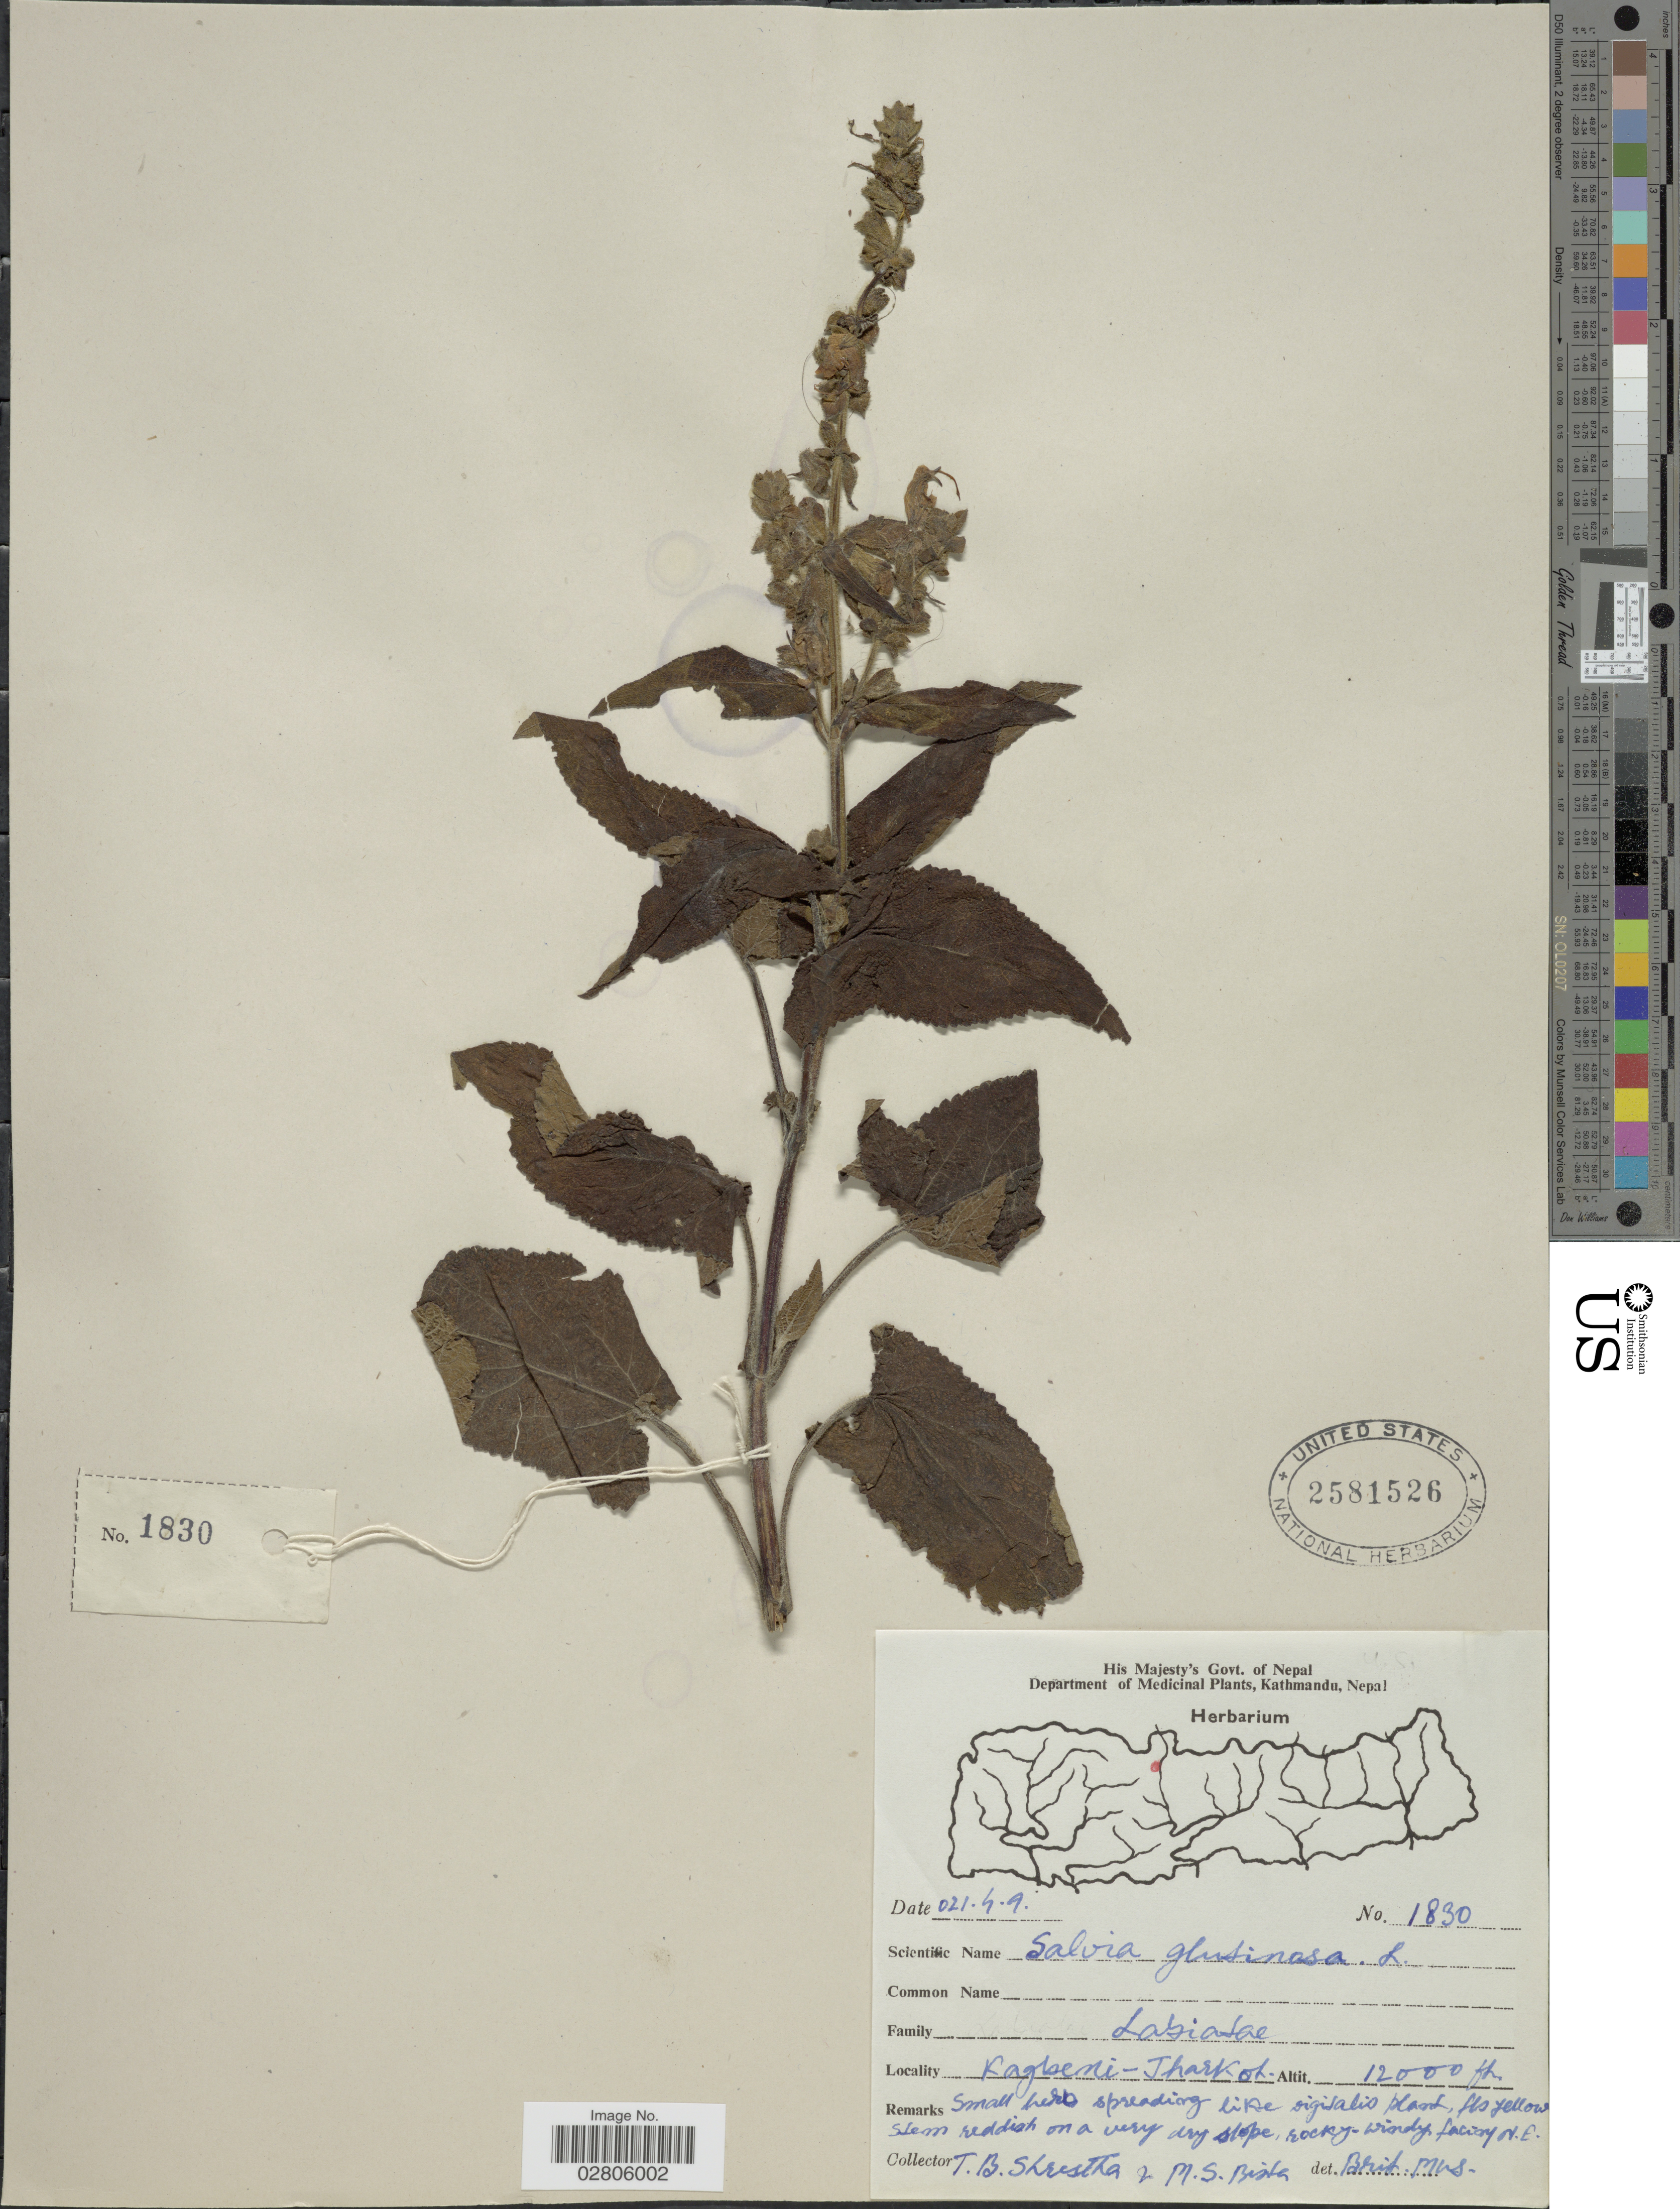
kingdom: Plantae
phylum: Tracheophyta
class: Magnoliopsida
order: Lamiales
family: Lamiaceae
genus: Salvia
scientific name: Salvia glutinosa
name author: L.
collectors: T. B. Shrestha & M. Bista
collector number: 1830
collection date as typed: Transcribed d/m/y: 9/4/21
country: Nepal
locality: Kagbeni-Tharkol [interpreted].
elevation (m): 3658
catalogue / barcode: US 2581526